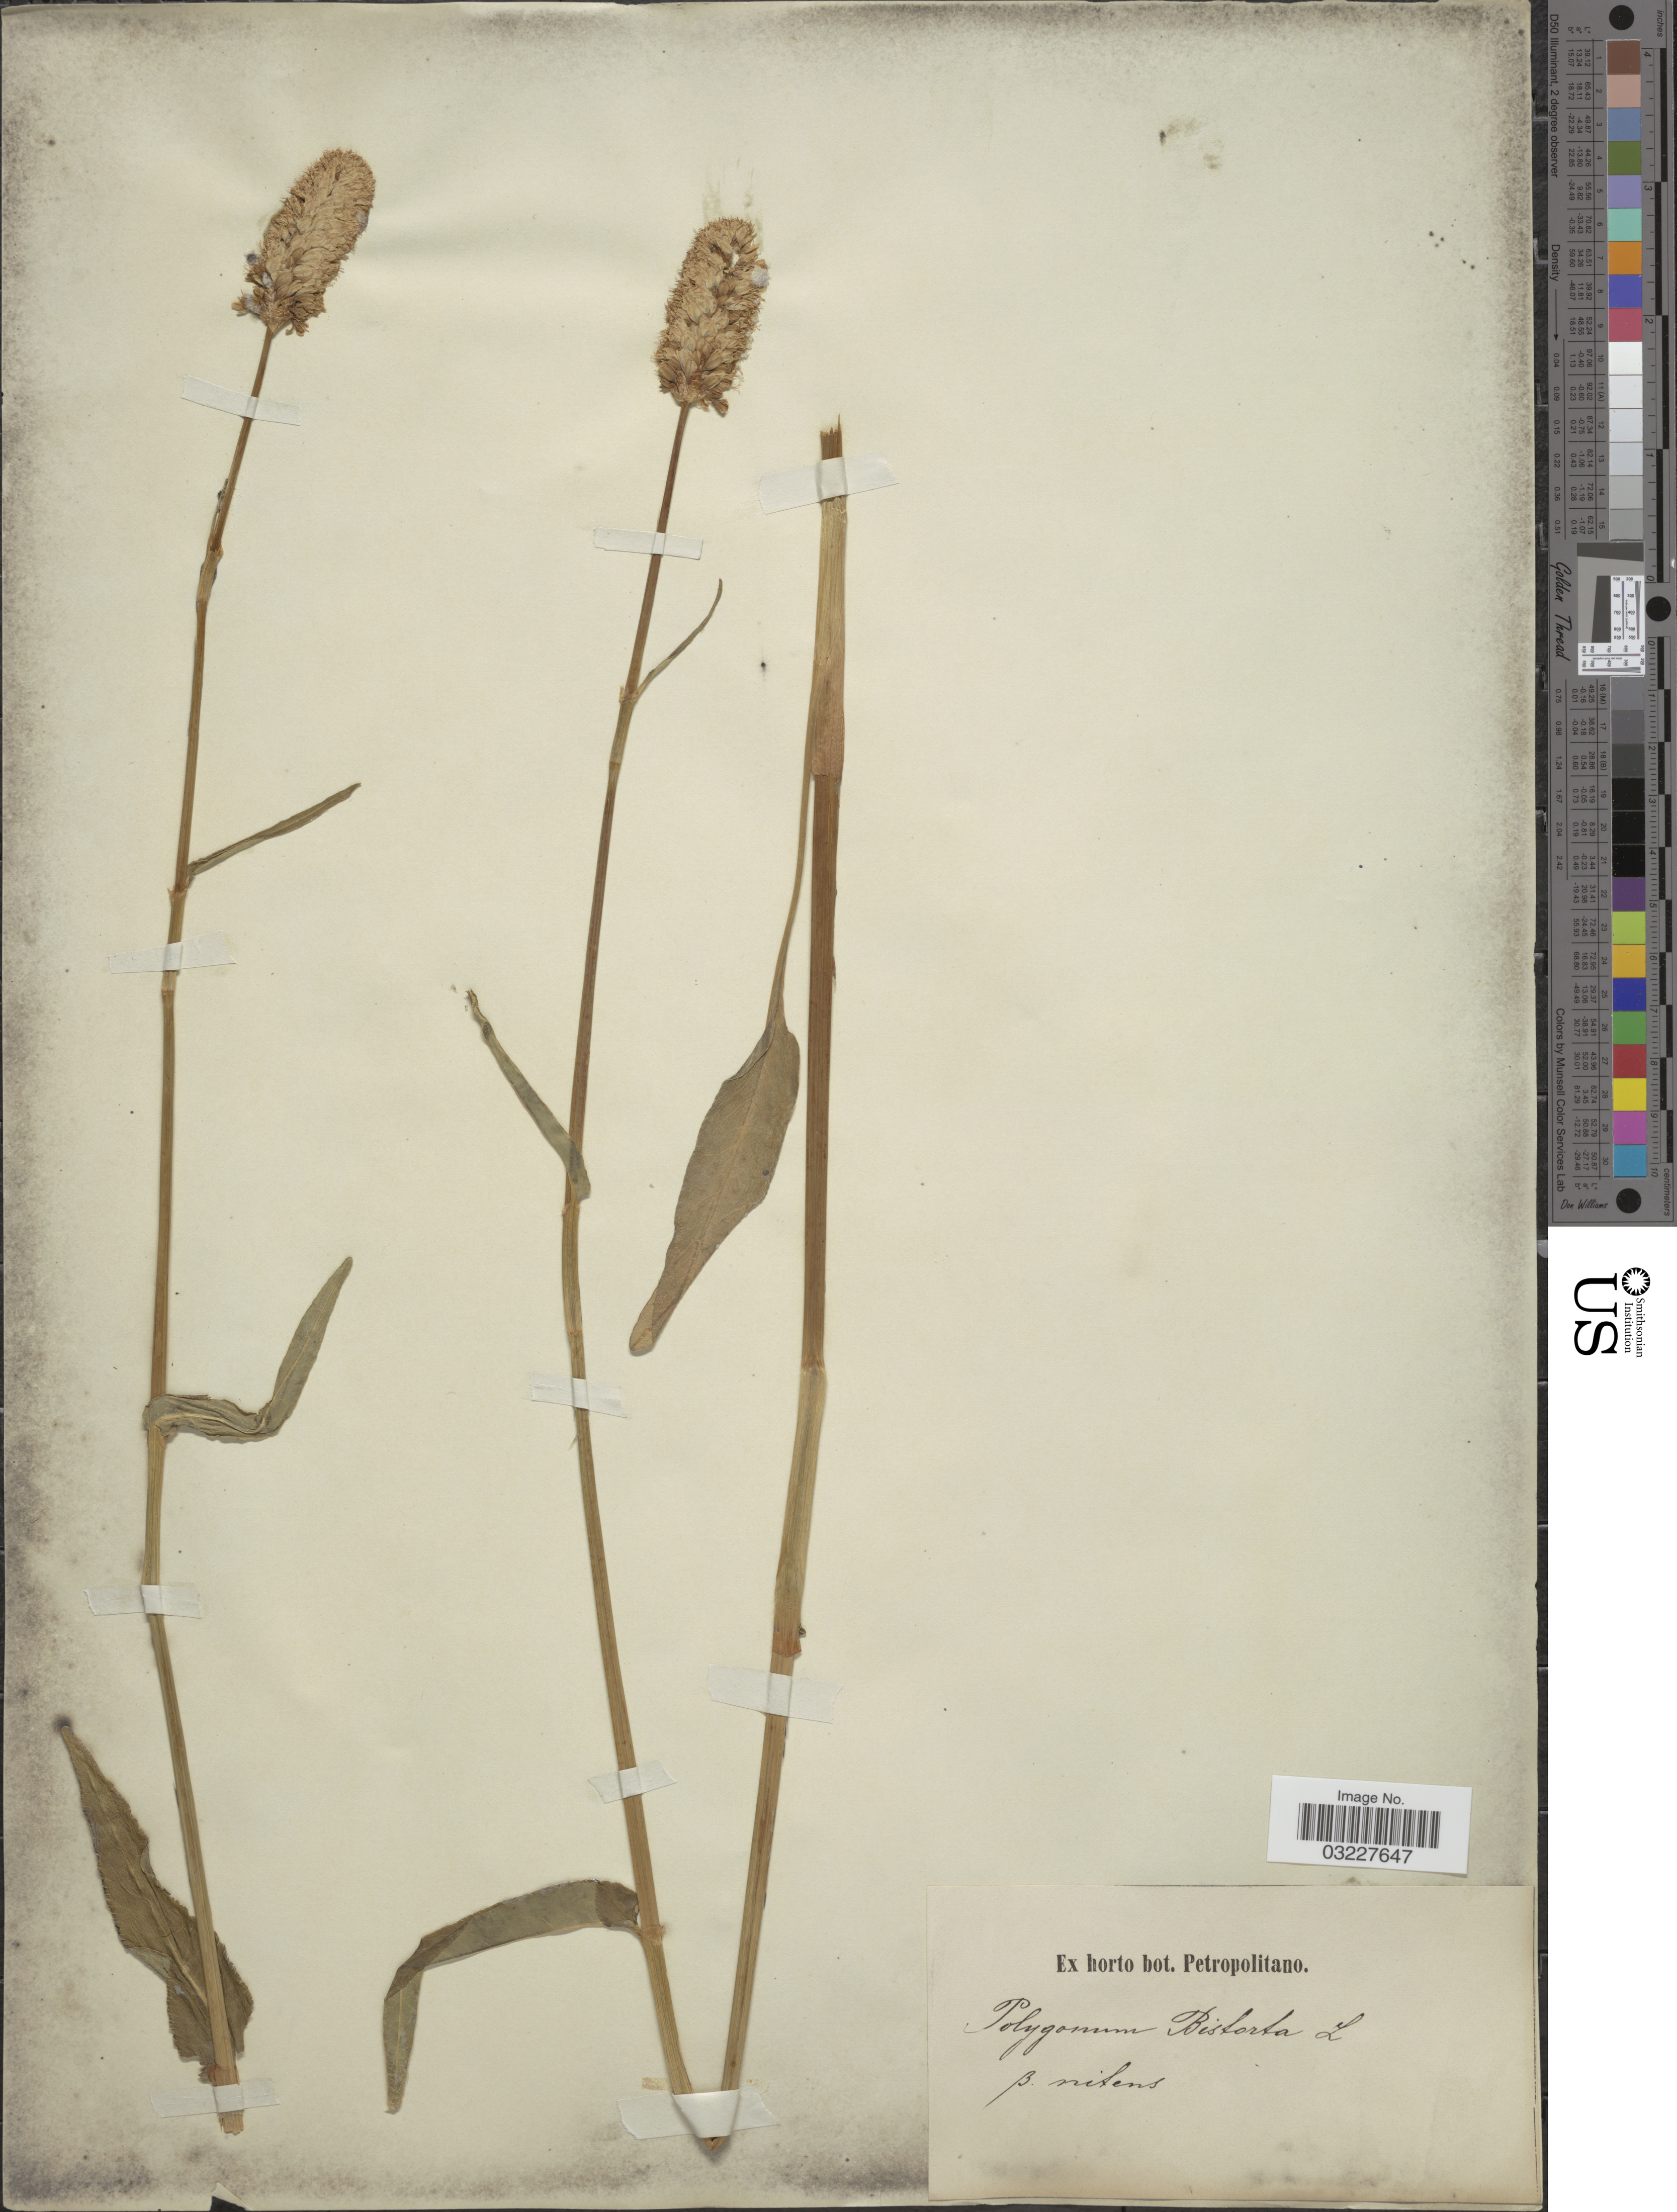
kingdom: Plantae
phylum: Tracheophyta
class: Magnoliopsida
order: Caryophyllales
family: Polygonaceae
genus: Bistorta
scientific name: Bistorta officinalis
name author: Delarbre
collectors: ex Horto Bot. Petropolitano